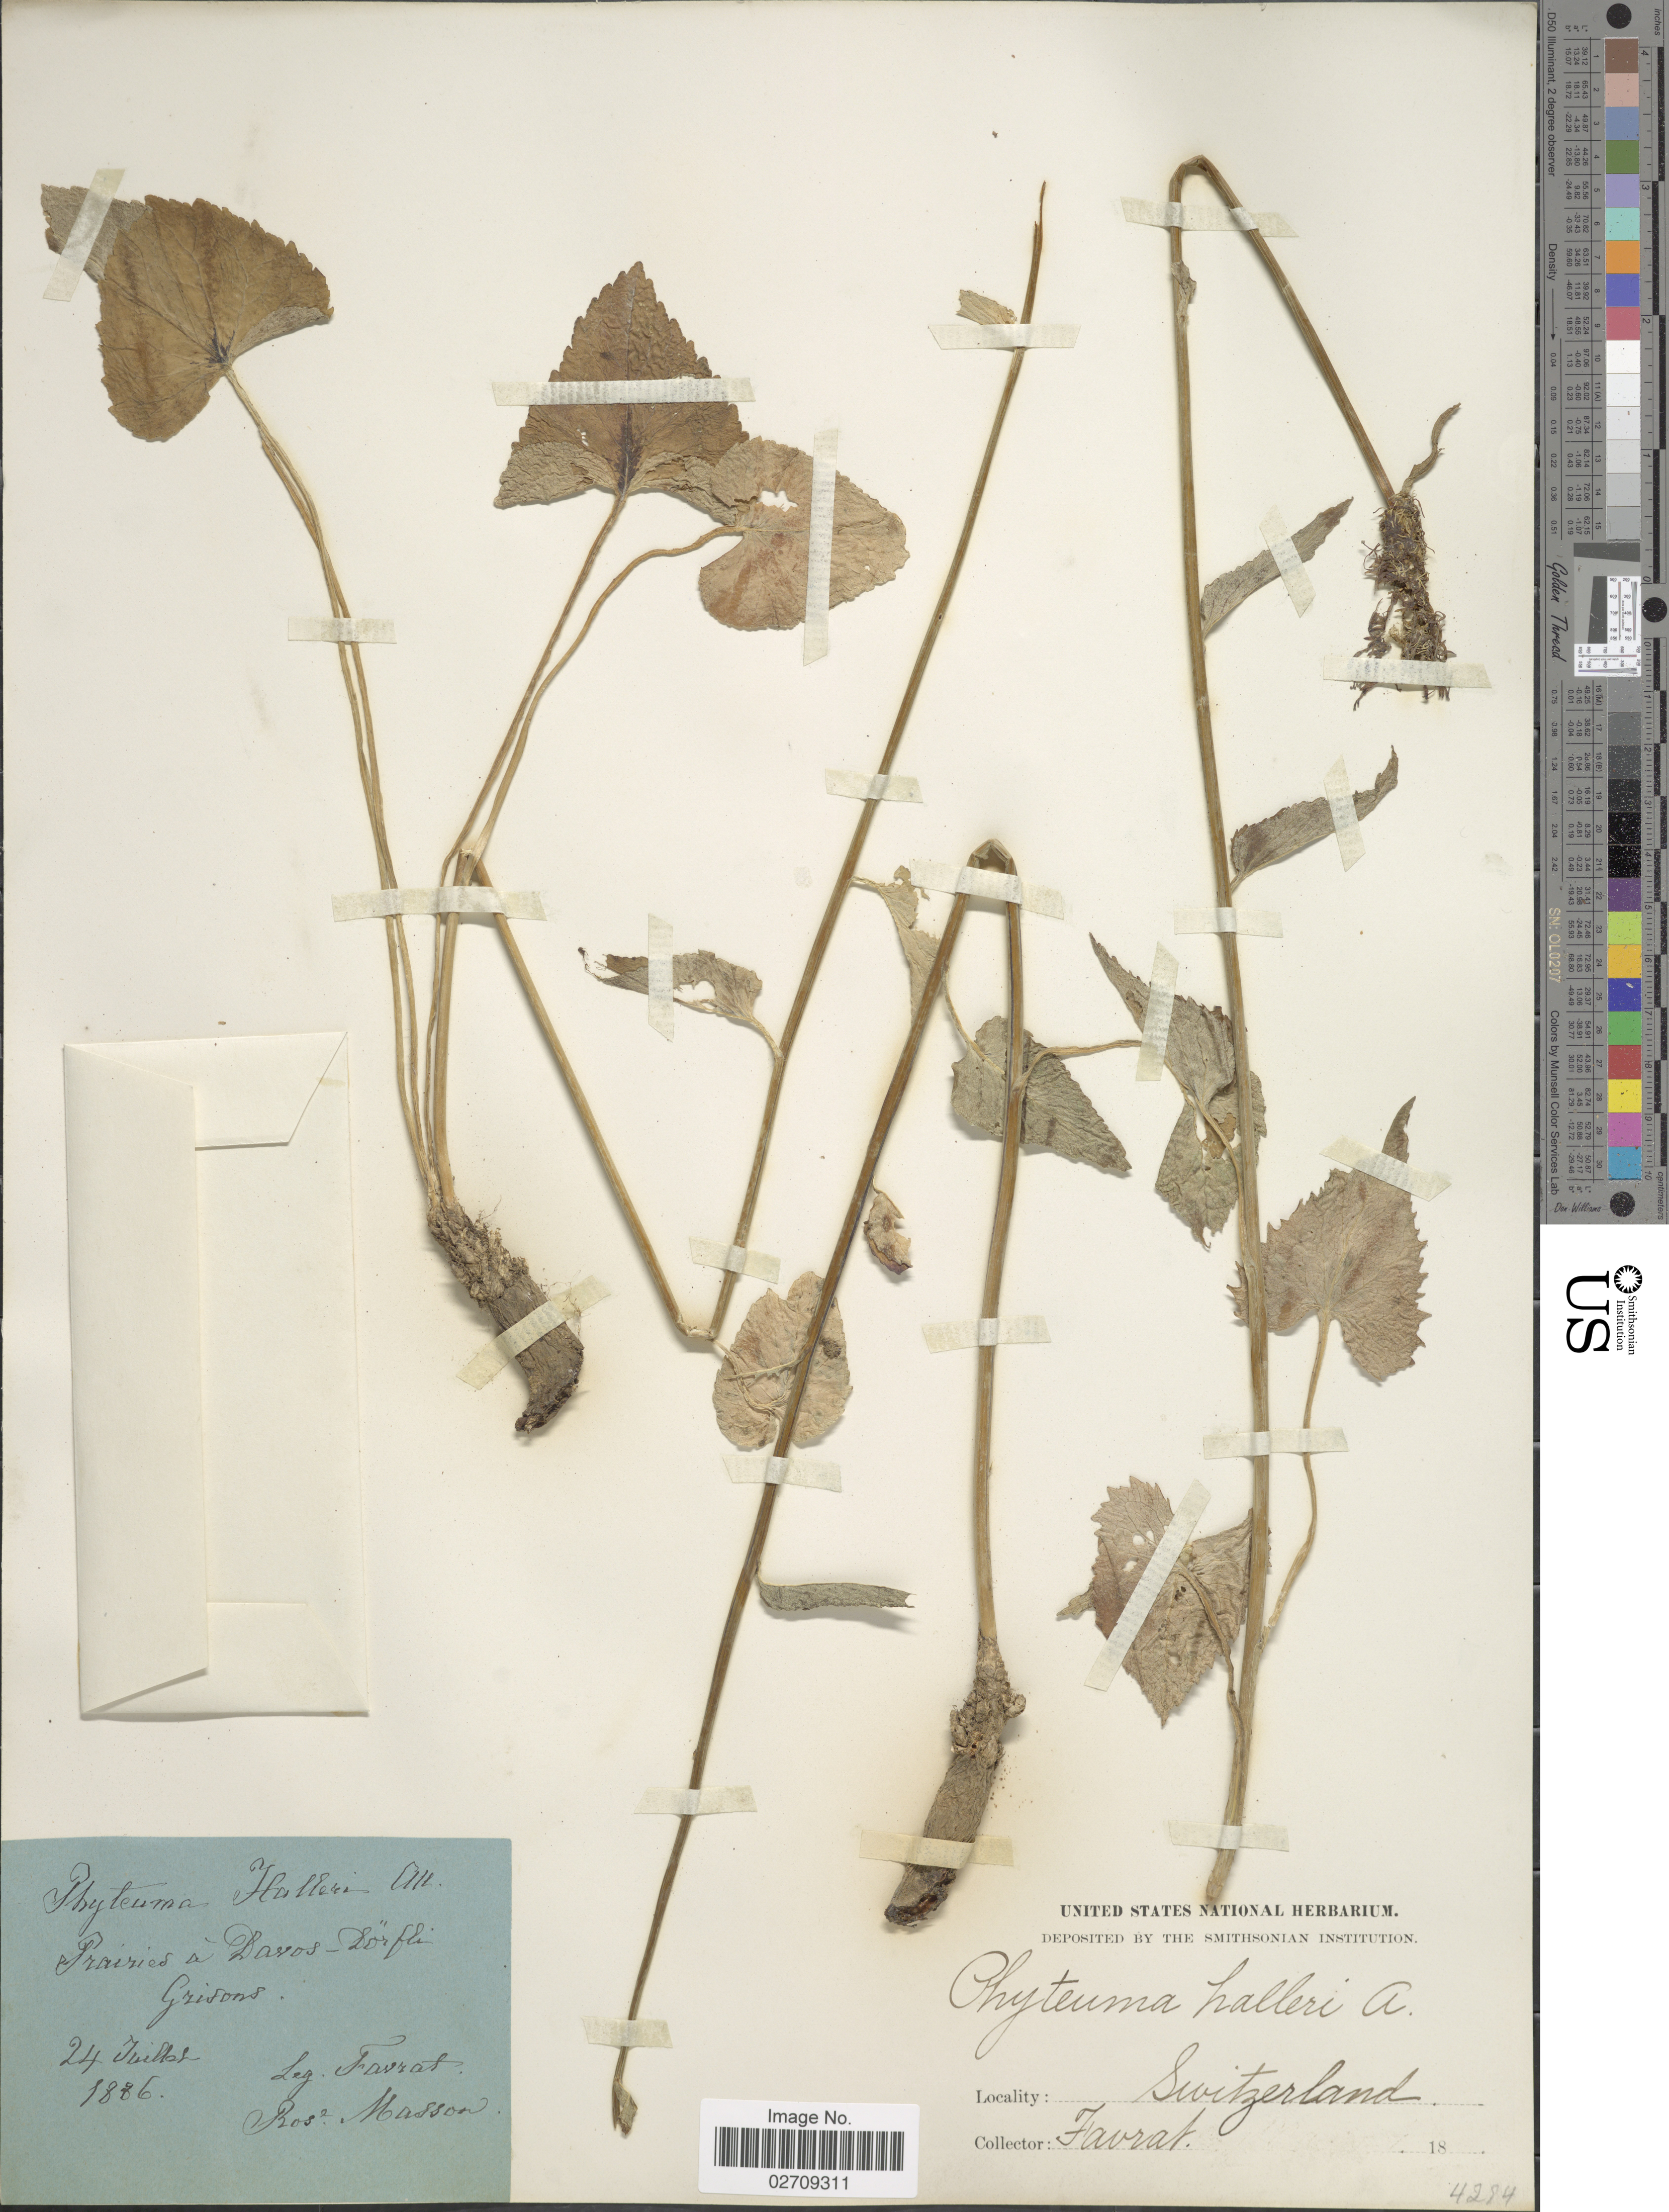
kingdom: Plantae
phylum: Tracheophyta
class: Magnoliopsida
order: Asterales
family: Campanulaceae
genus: Phyteuma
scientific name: Phyteuma halleri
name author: All.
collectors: L. Favrat & R. Masson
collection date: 1836-07-24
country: Switzerland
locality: Prairies a Davos-Dorfle Grisons